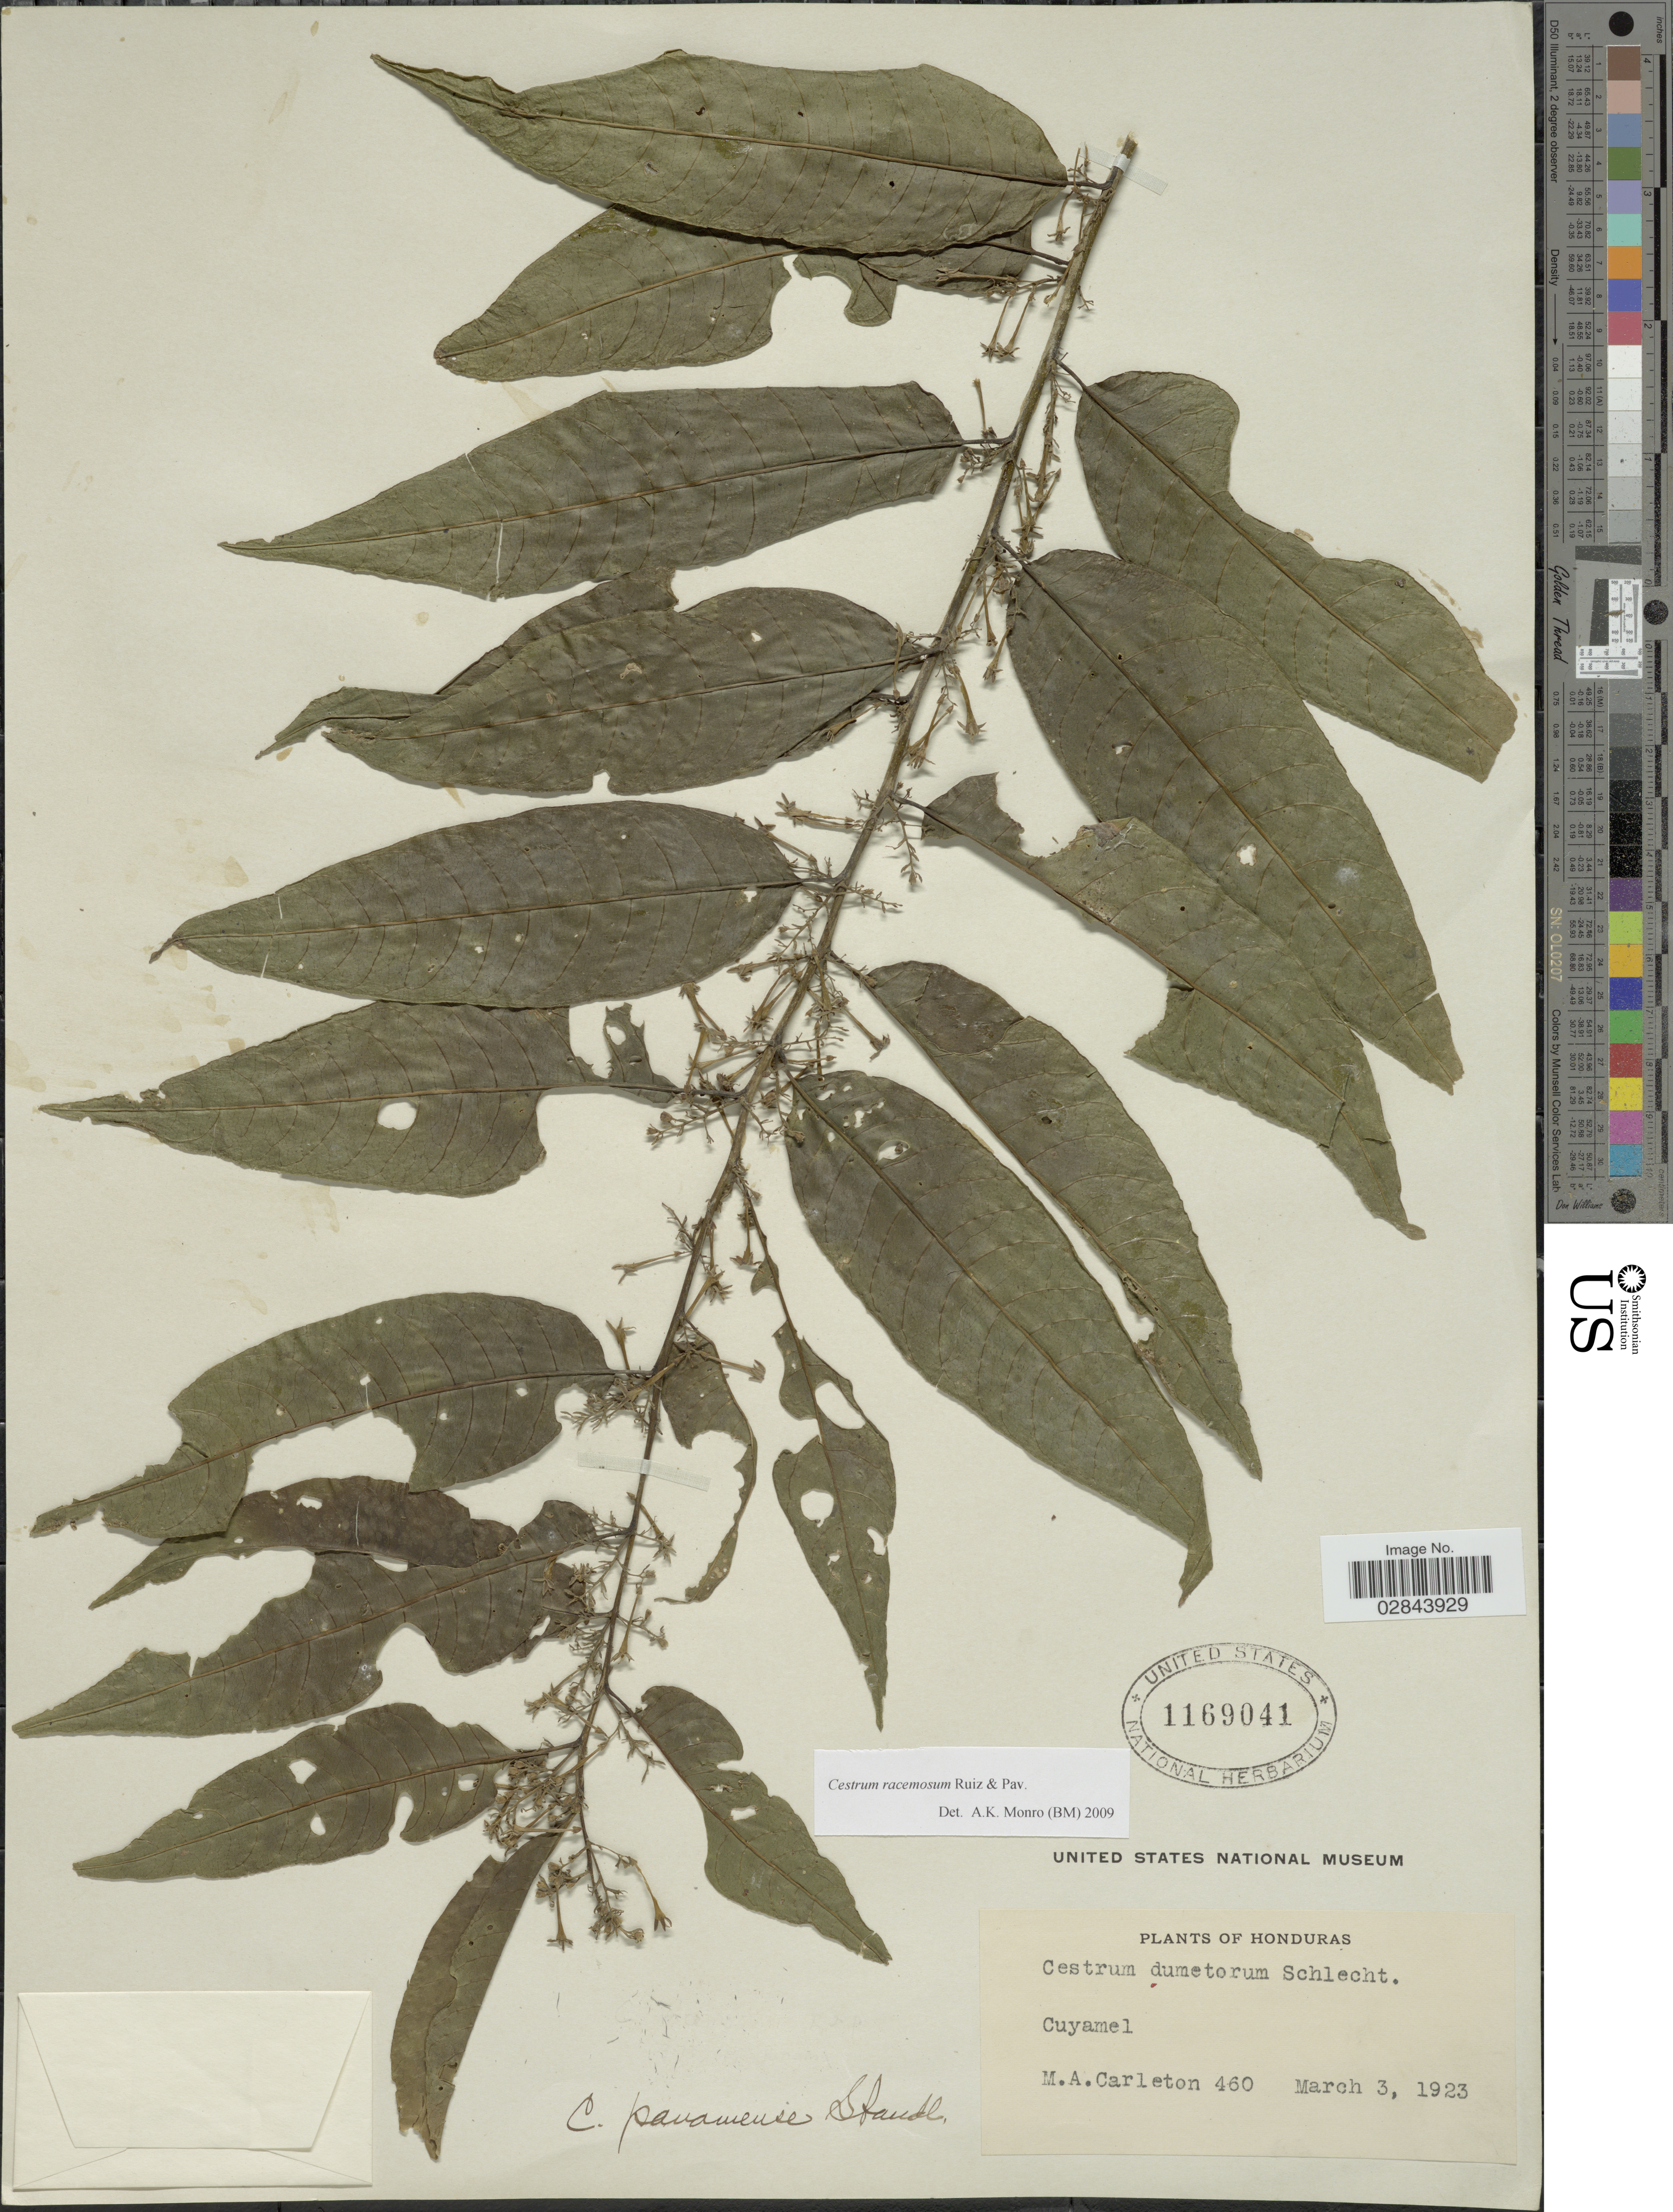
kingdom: Plantae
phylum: Tracheophyta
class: Magnoliopsida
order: Solanales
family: Solanaceae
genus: Cestrum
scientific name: Cestrum racemosum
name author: Ruiz & Pav.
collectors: M. A. Carleton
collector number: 460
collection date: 1923-03-03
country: Honduras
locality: Cuyamel.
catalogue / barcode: US 1169041